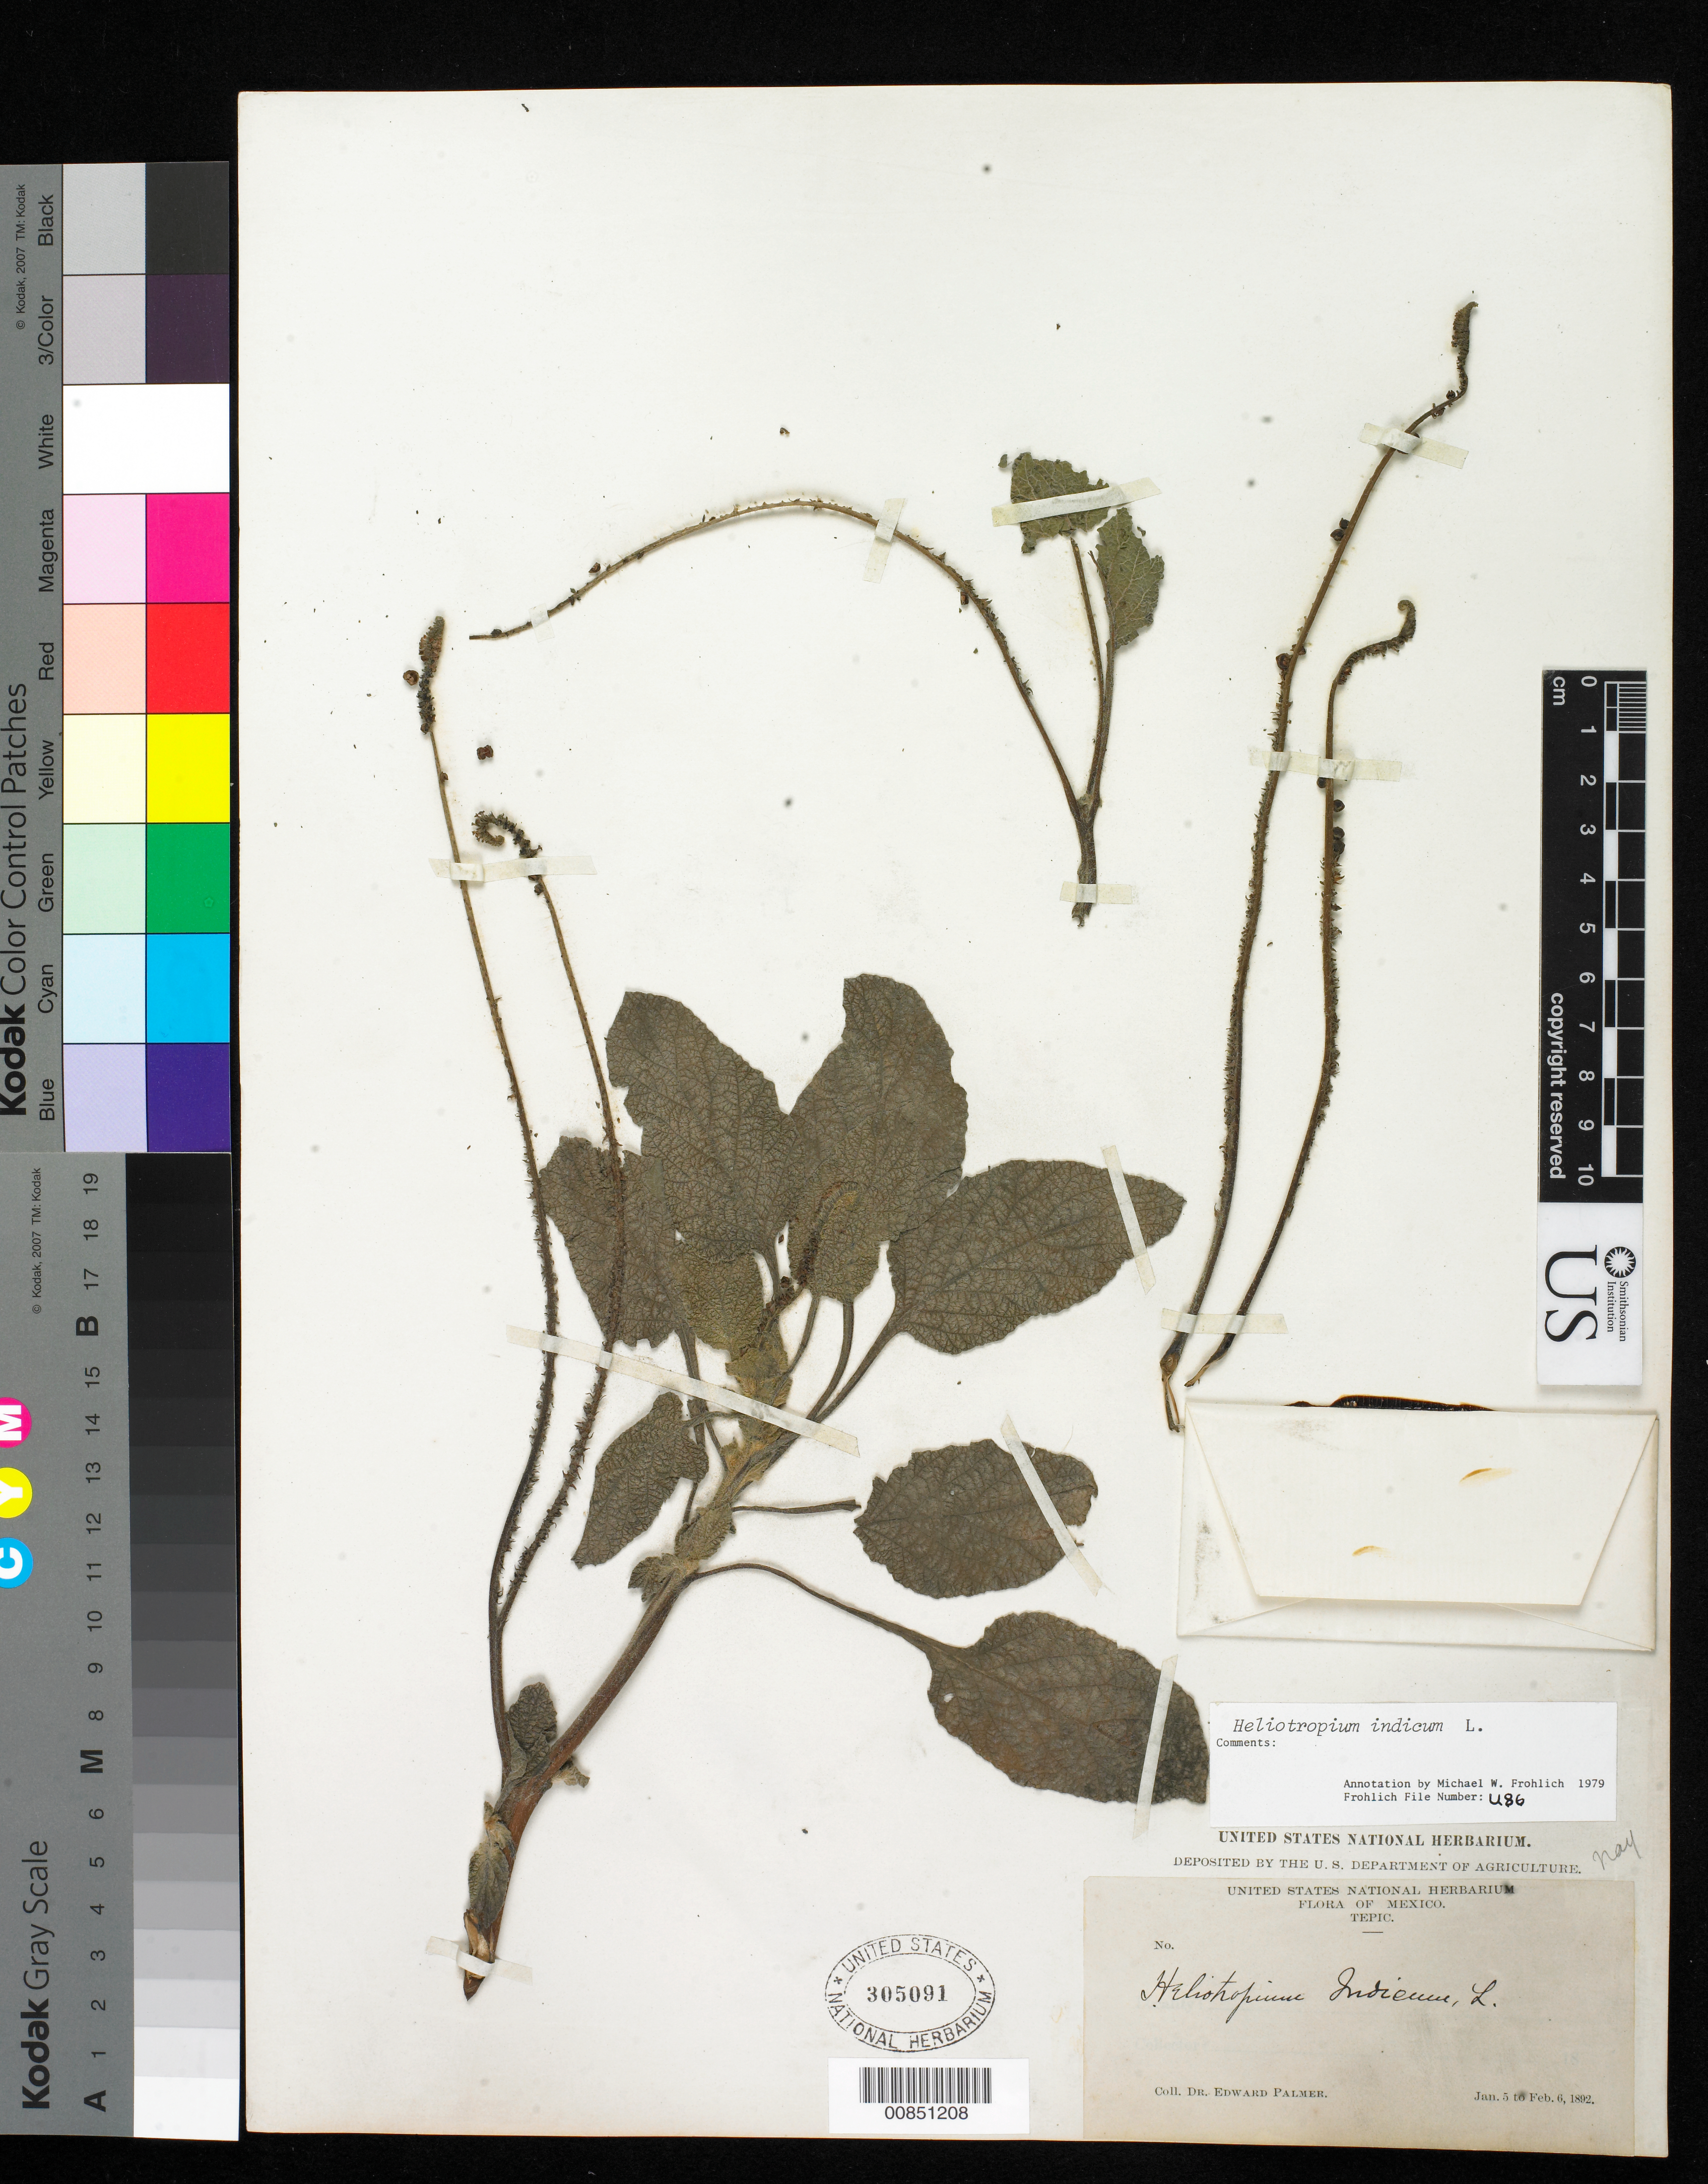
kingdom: Plantae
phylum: Tracheophyta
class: Magnoliopsida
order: Boraginales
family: Heliotropiaceae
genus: Heliotropium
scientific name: Heliotropium indicum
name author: L.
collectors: E. Palmer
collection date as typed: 05 Jan 1892 to 06 Feb 1892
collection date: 1892-01-05/1892-02-06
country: Mexico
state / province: Nayarit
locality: Tepic, Nayarit.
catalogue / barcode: US 305091